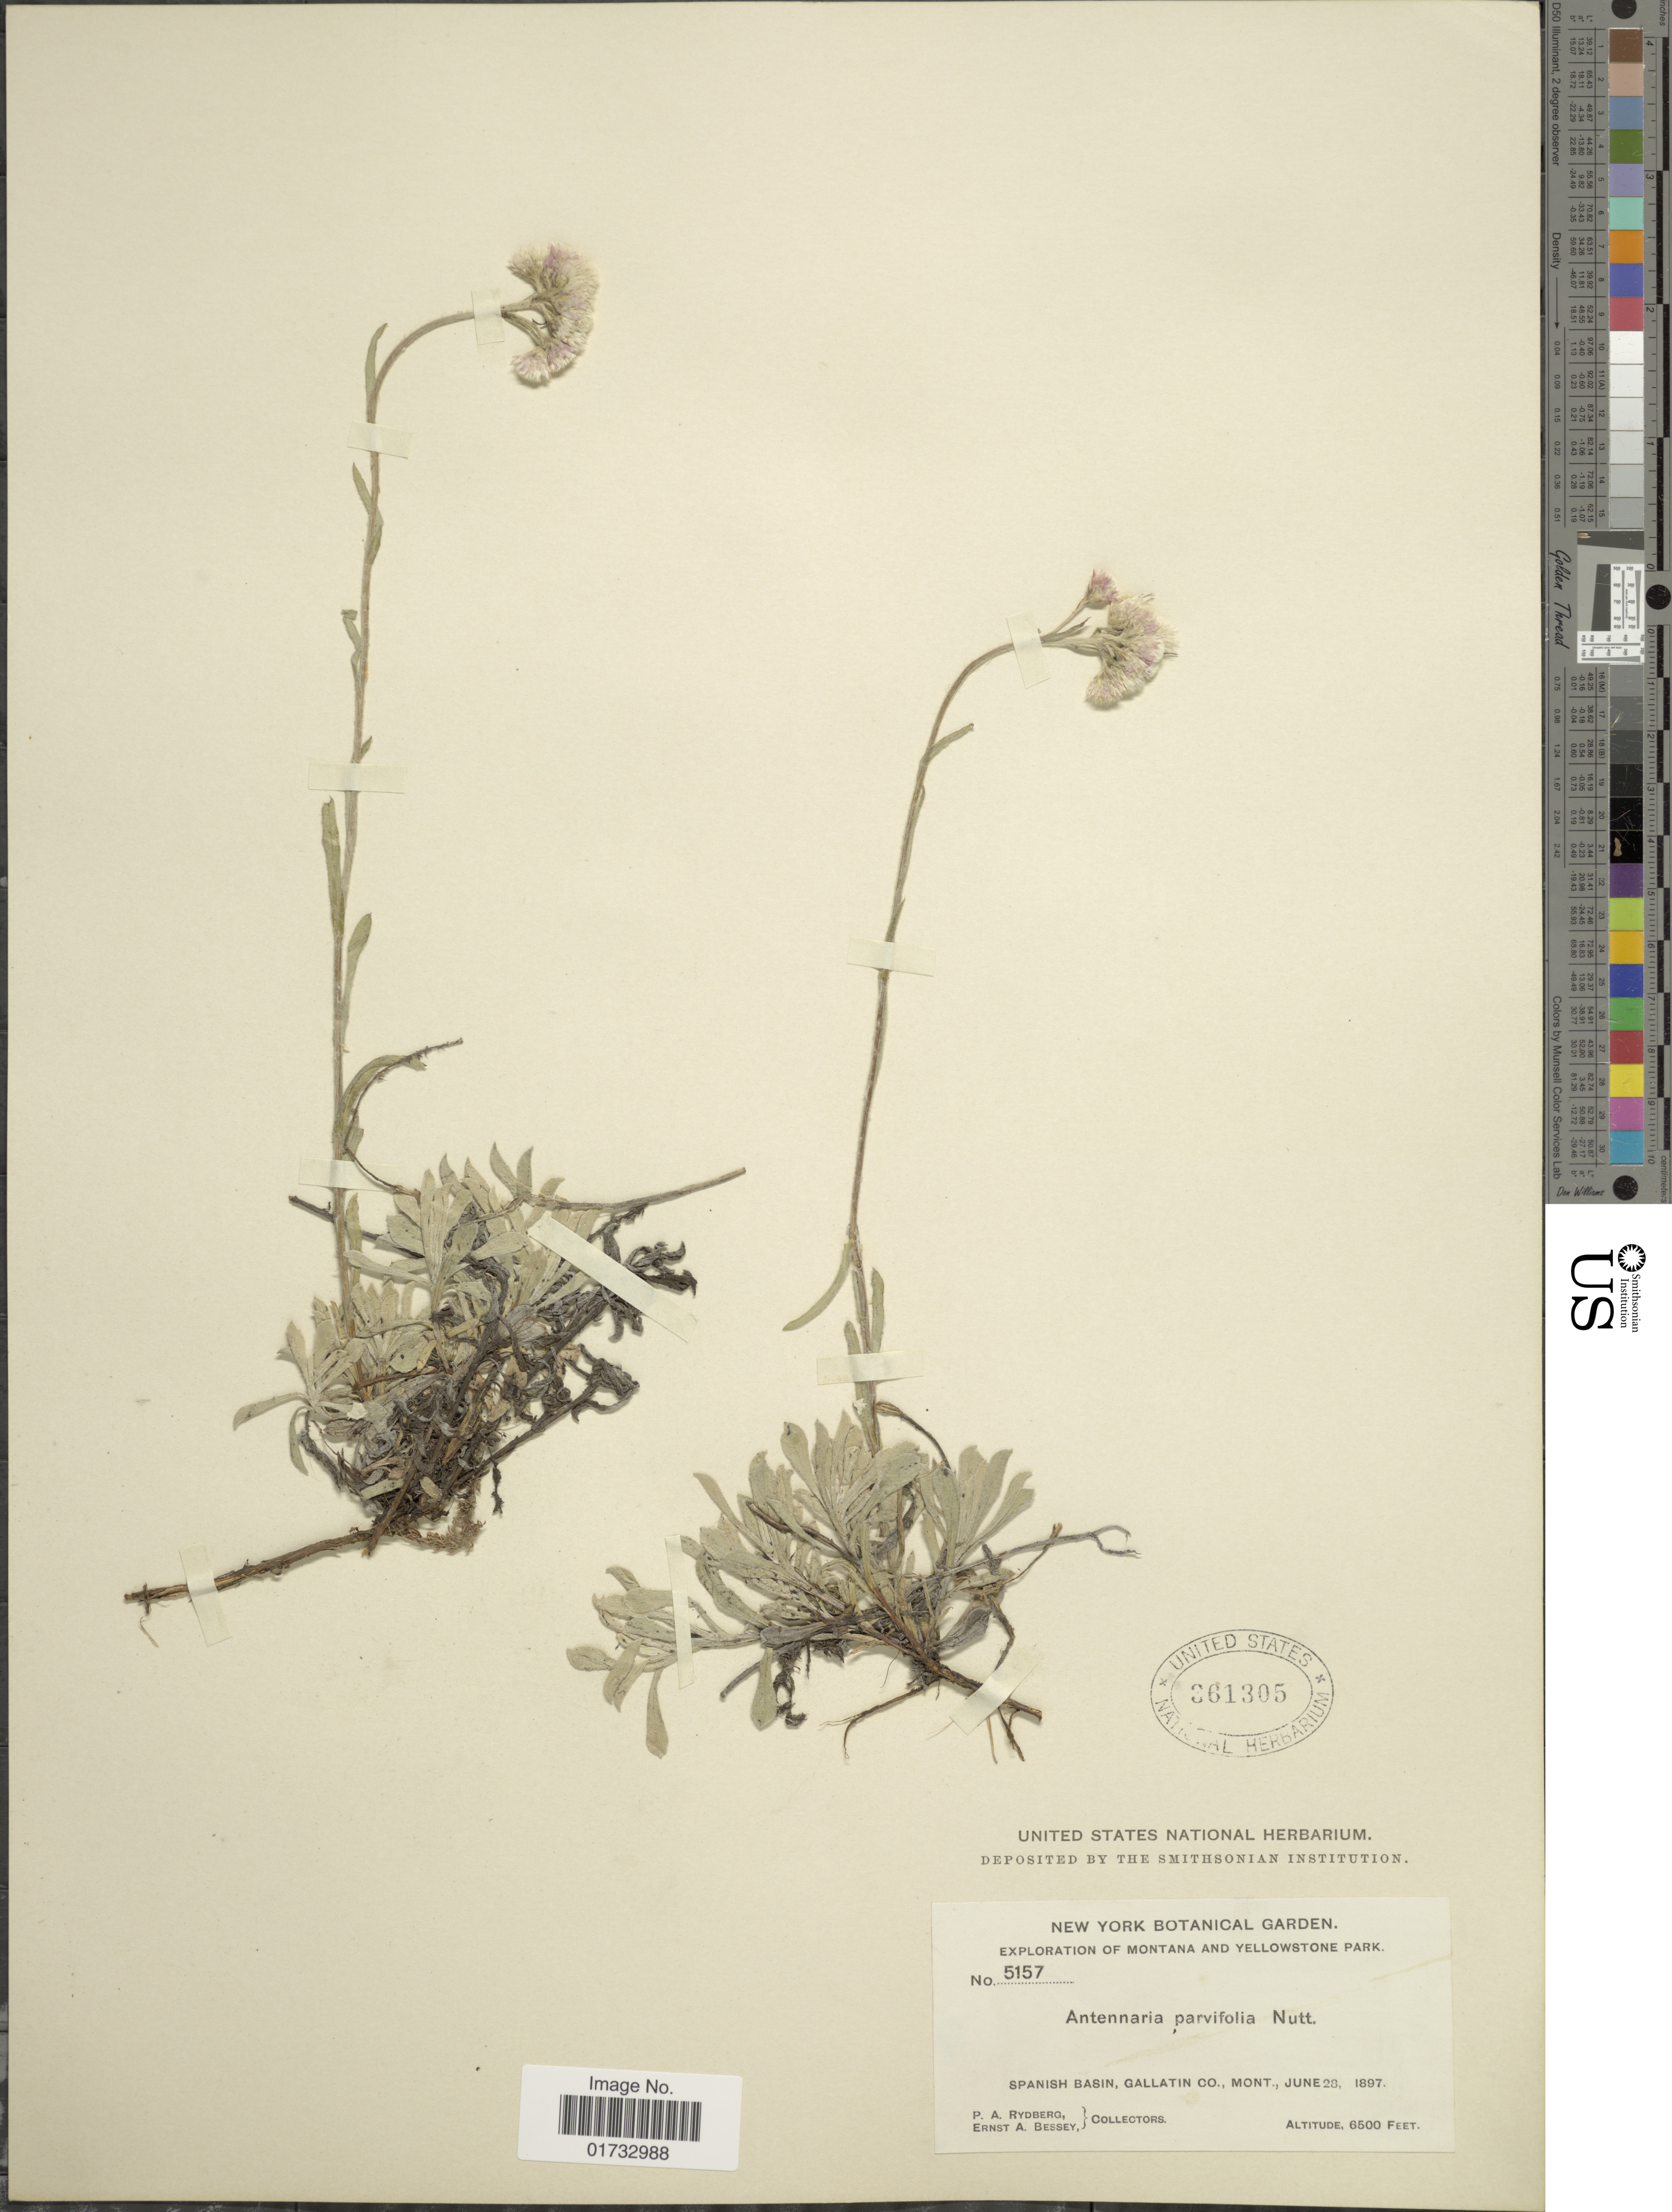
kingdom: Plantae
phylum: Tracheophyta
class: Magnoliopsida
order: Asterales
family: Asteraceae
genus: Antennaria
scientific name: Antennaria rosea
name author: Greene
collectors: P. A. Rydberg & E. A. Bessey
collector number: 5157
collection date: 1897-06-28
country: United States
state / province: Montana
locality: Spanish basin, Gallatin Co.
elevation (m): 1981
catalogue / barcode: US 361305